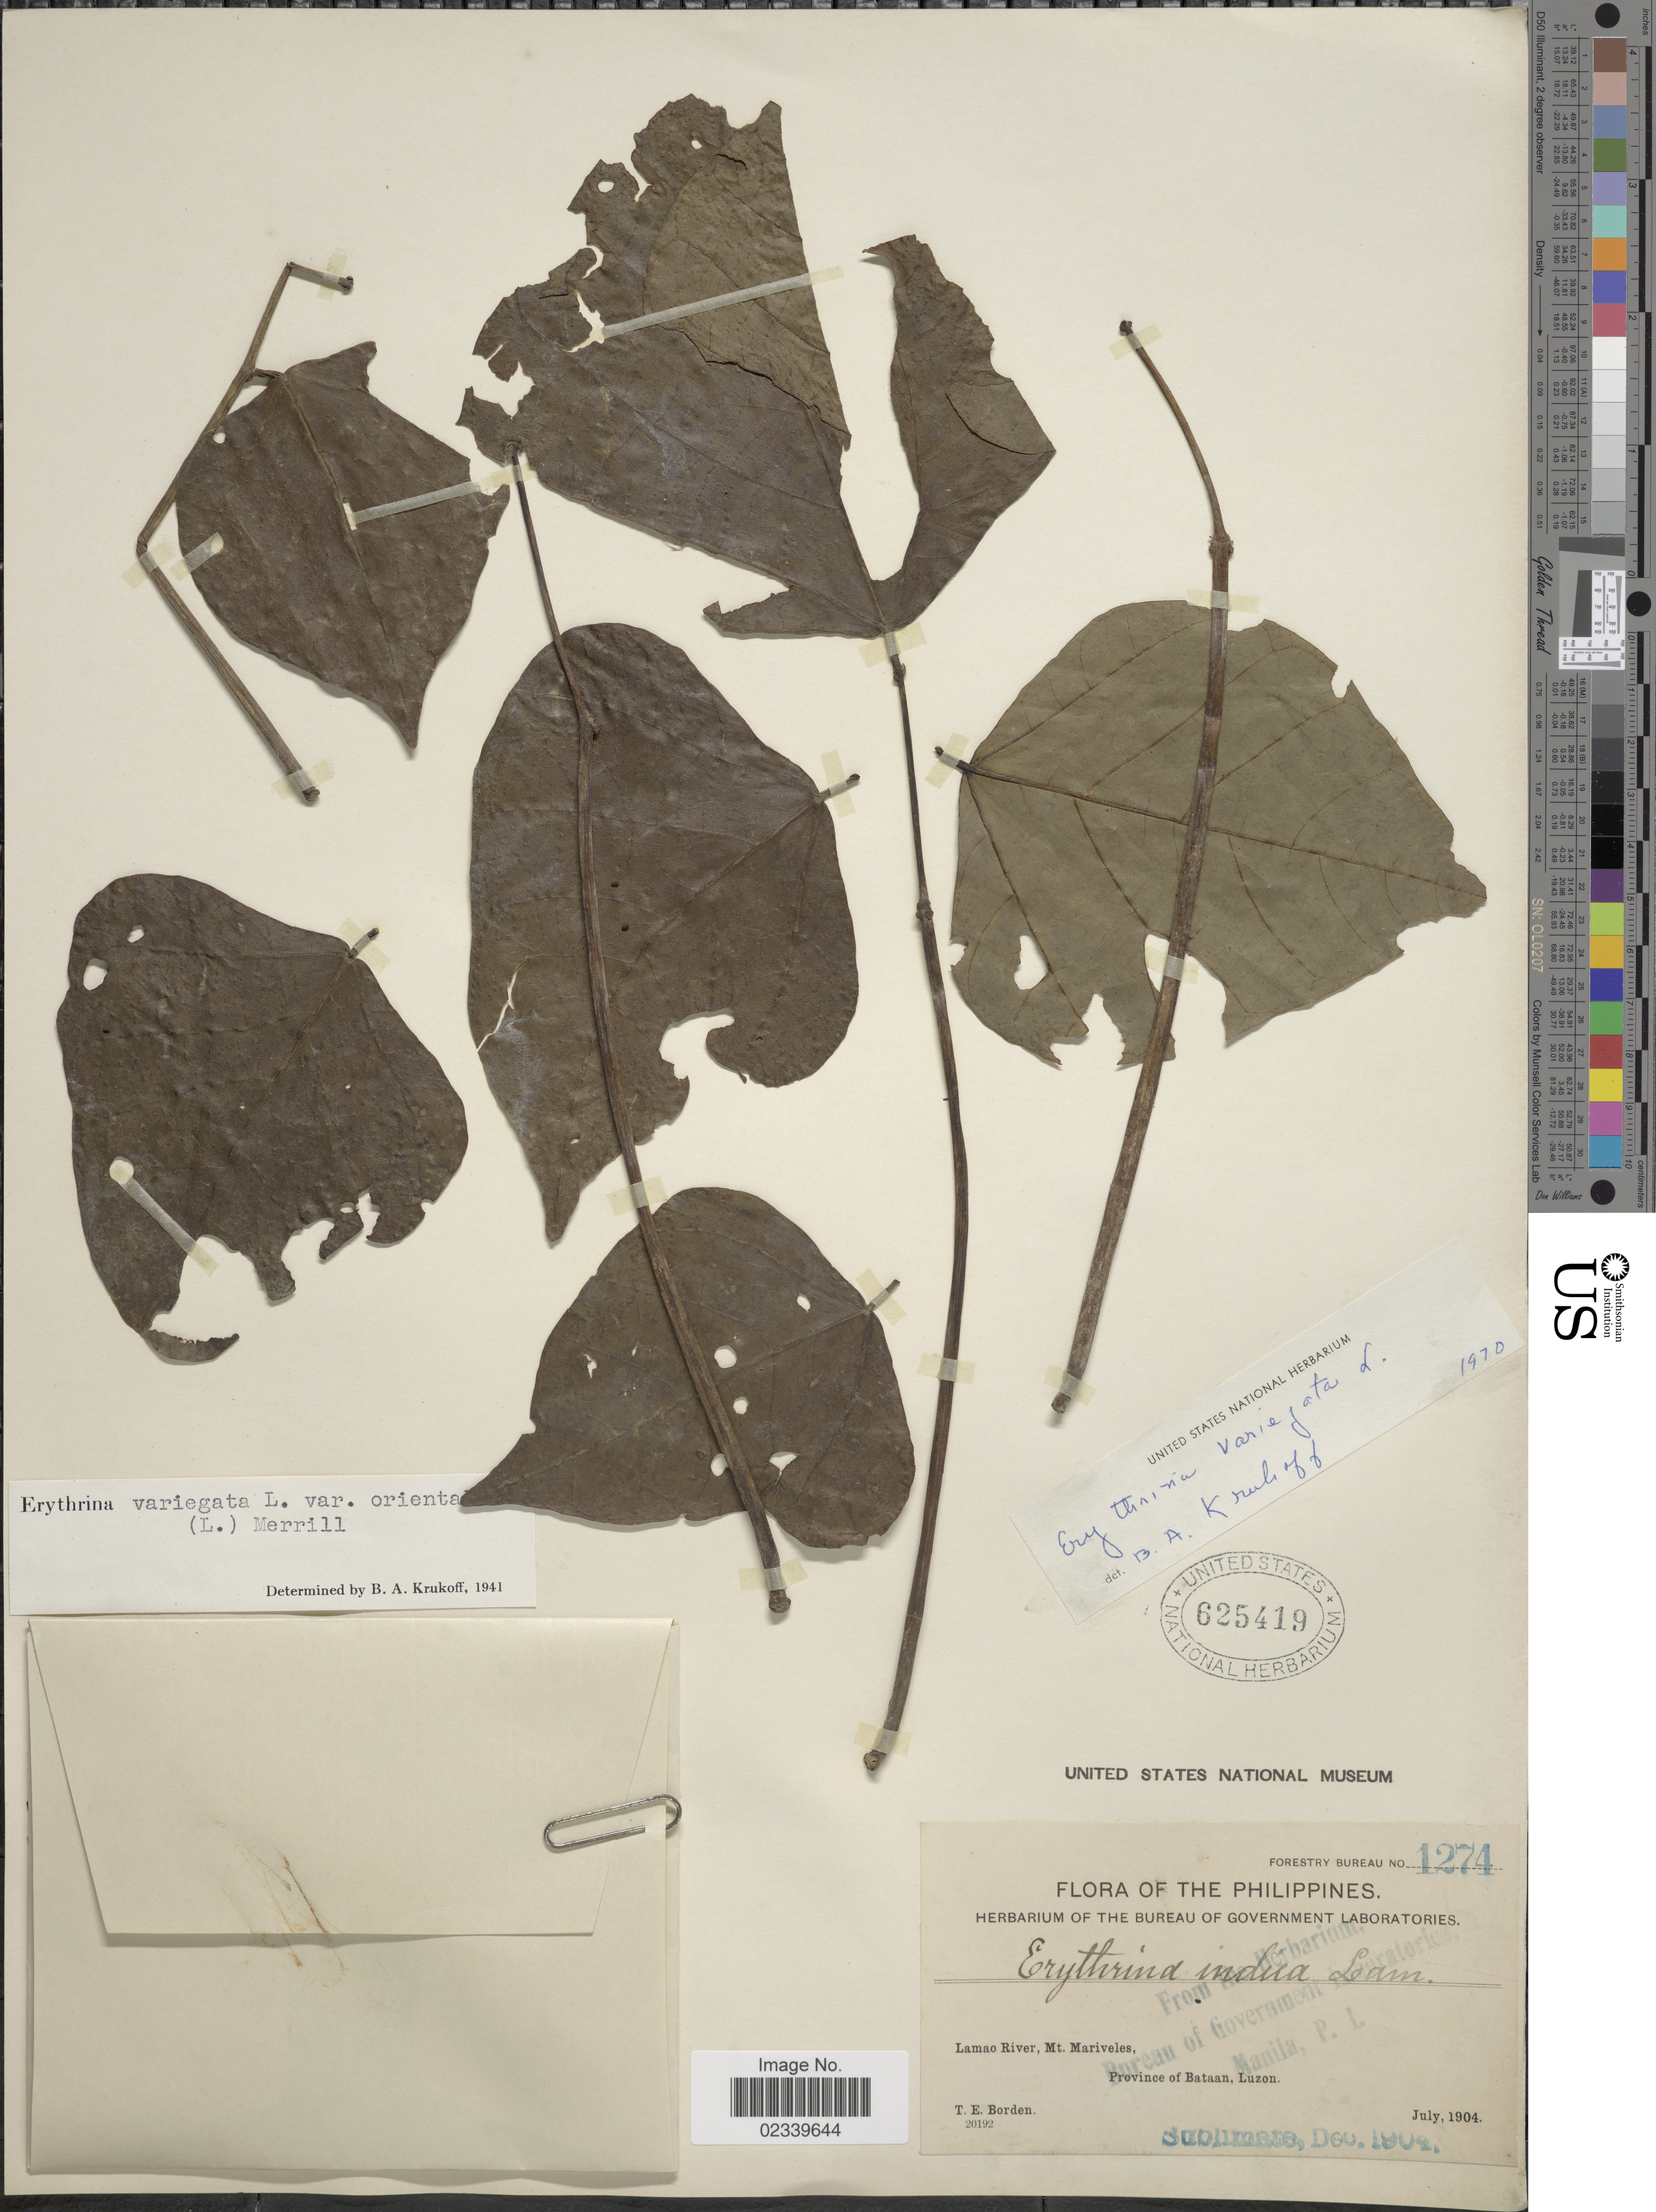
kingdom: Plantae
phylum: Tracheophyta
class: Magnoliopsida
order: Fabales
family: Fabaceae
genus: Erythrina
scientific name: Erythrina variegata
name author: L.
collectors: T. E. Borden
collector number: Forestry Bureau 1274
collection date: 1904-07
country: Philippines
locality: Lamao River, Mt. Mariveles, Province of Bataan, Luzon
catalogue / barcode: US 625419